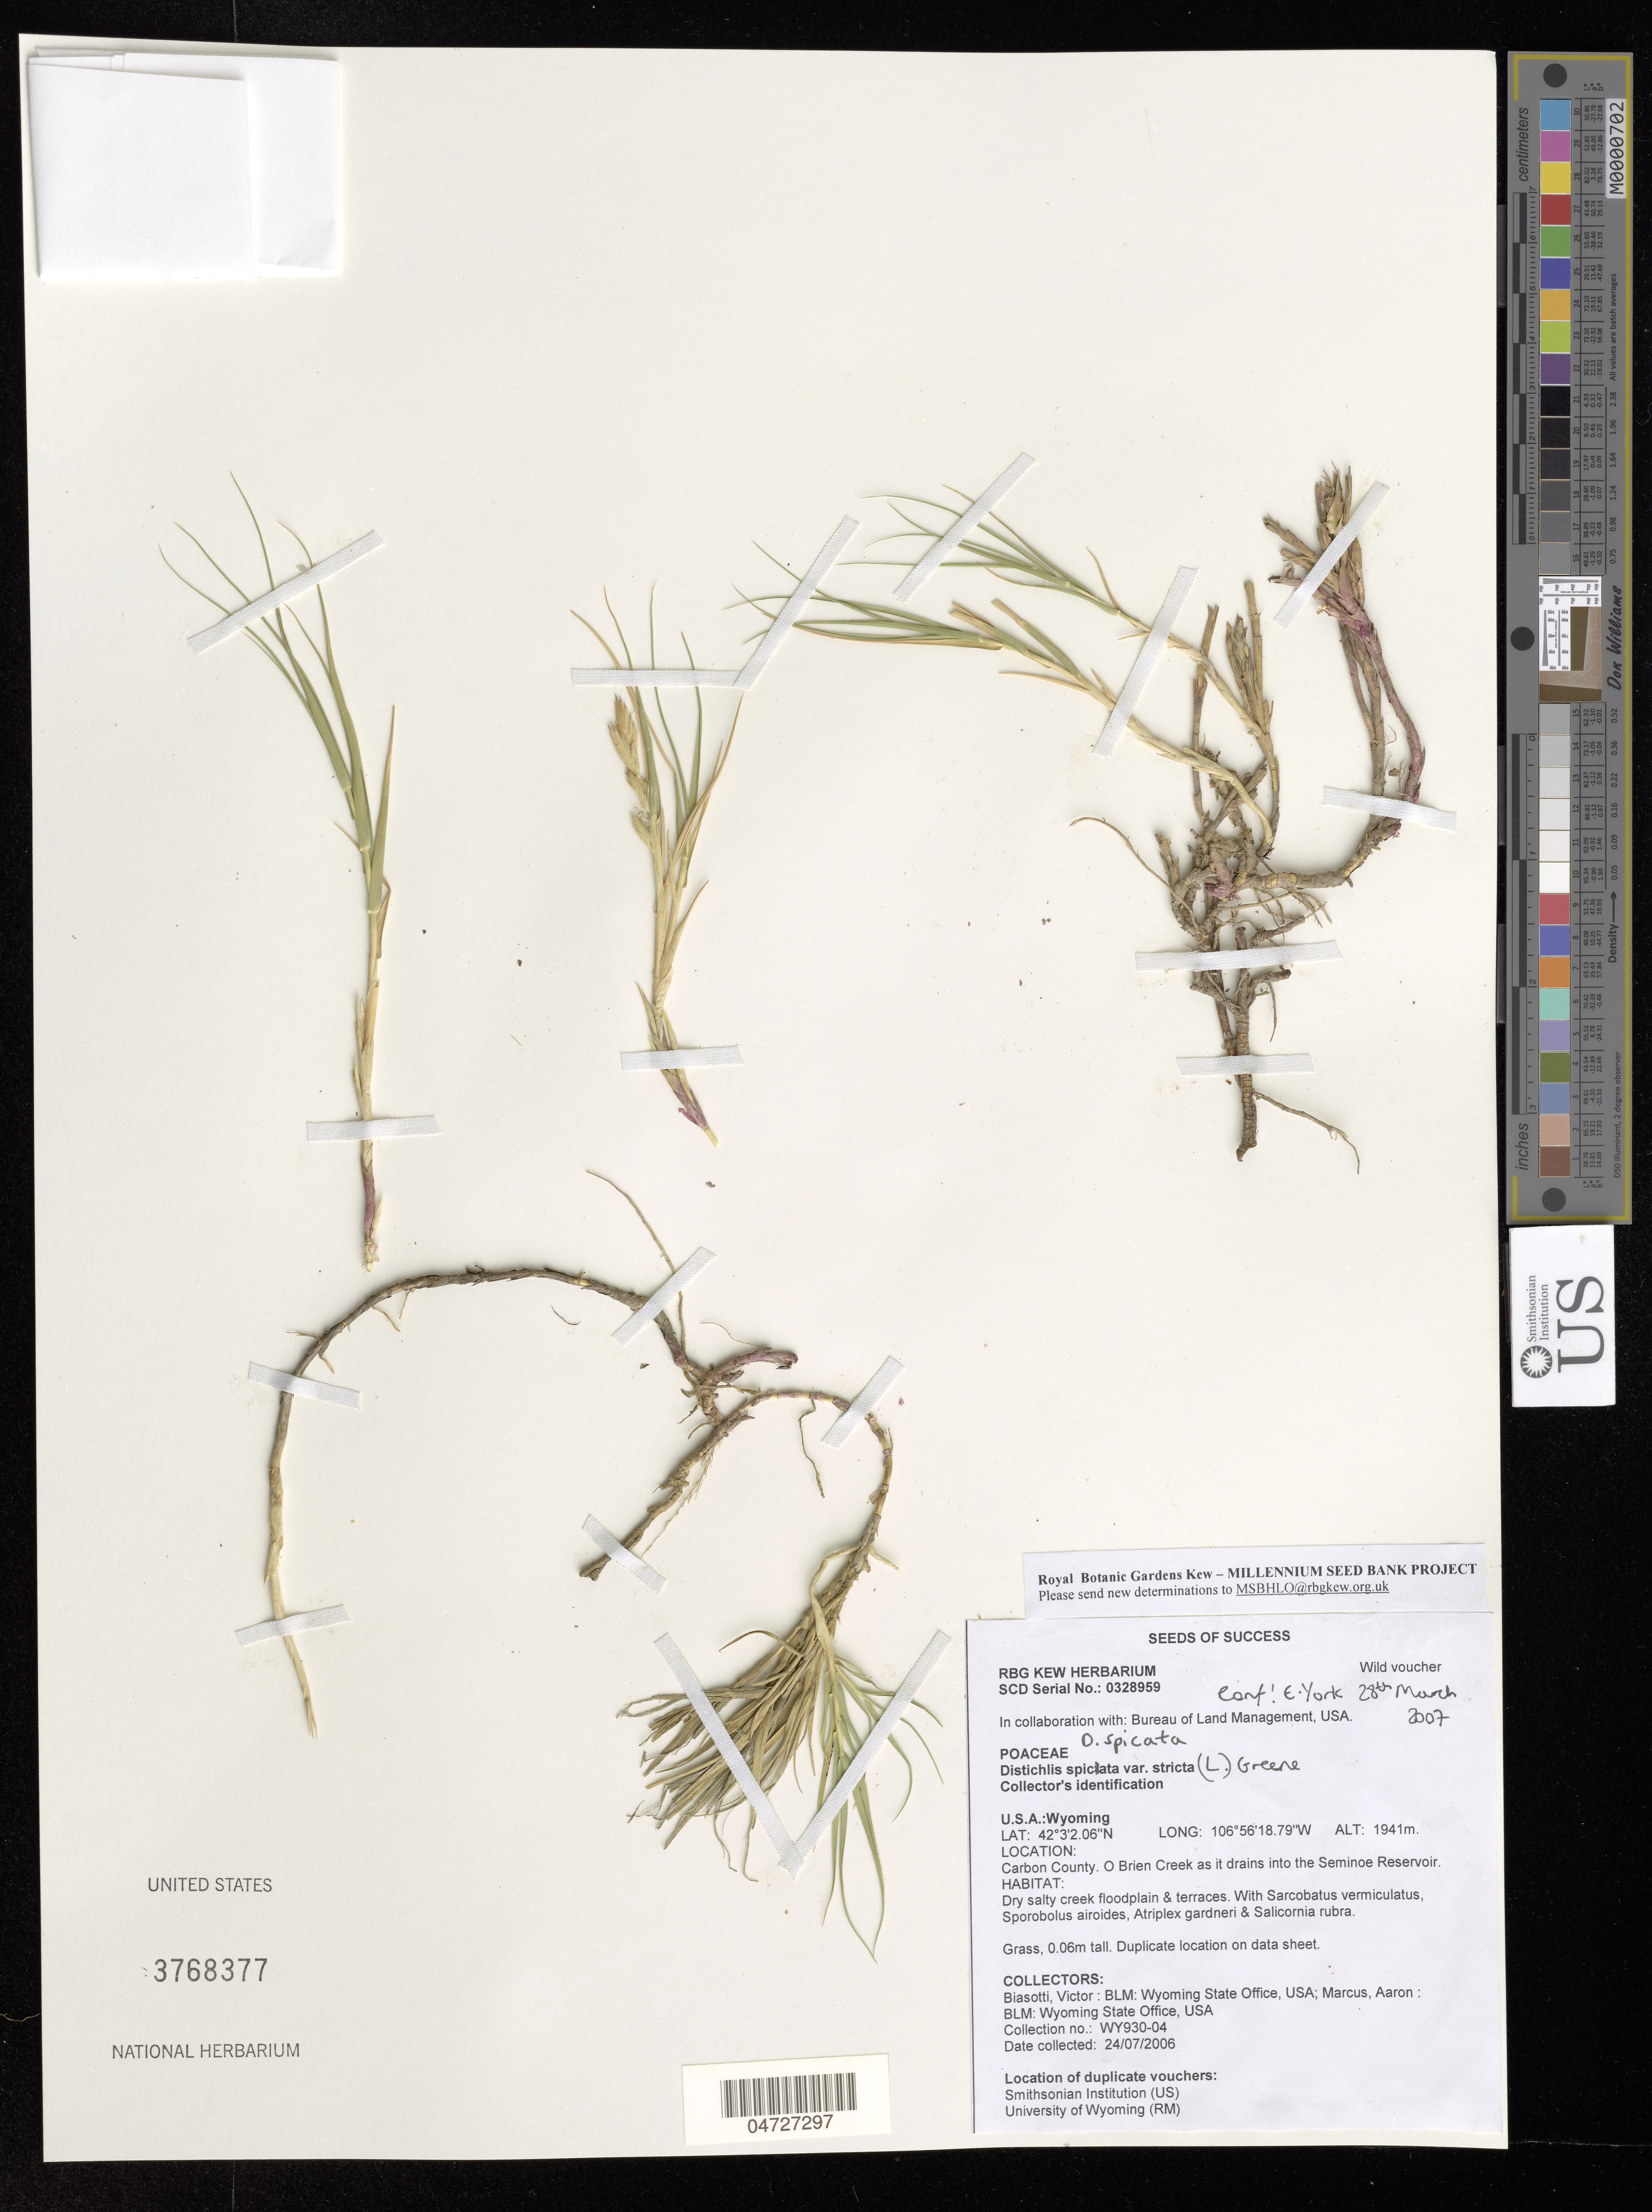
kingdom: Plantae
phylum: Tracheophyta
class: Liliopsida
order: Poales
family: Poaceae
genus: Distichlis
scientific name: Distichlis spicata var. stricta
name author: (Torr.) Beetle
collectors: V. Biasotti & A. Marcus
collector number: WY930-04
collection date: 2006-07-24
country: United States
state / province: Wyoming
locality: Carbon County. O Brien Creek as it drains into the Seminoe Reservoir.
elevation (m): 1941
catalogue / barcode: US 3768377